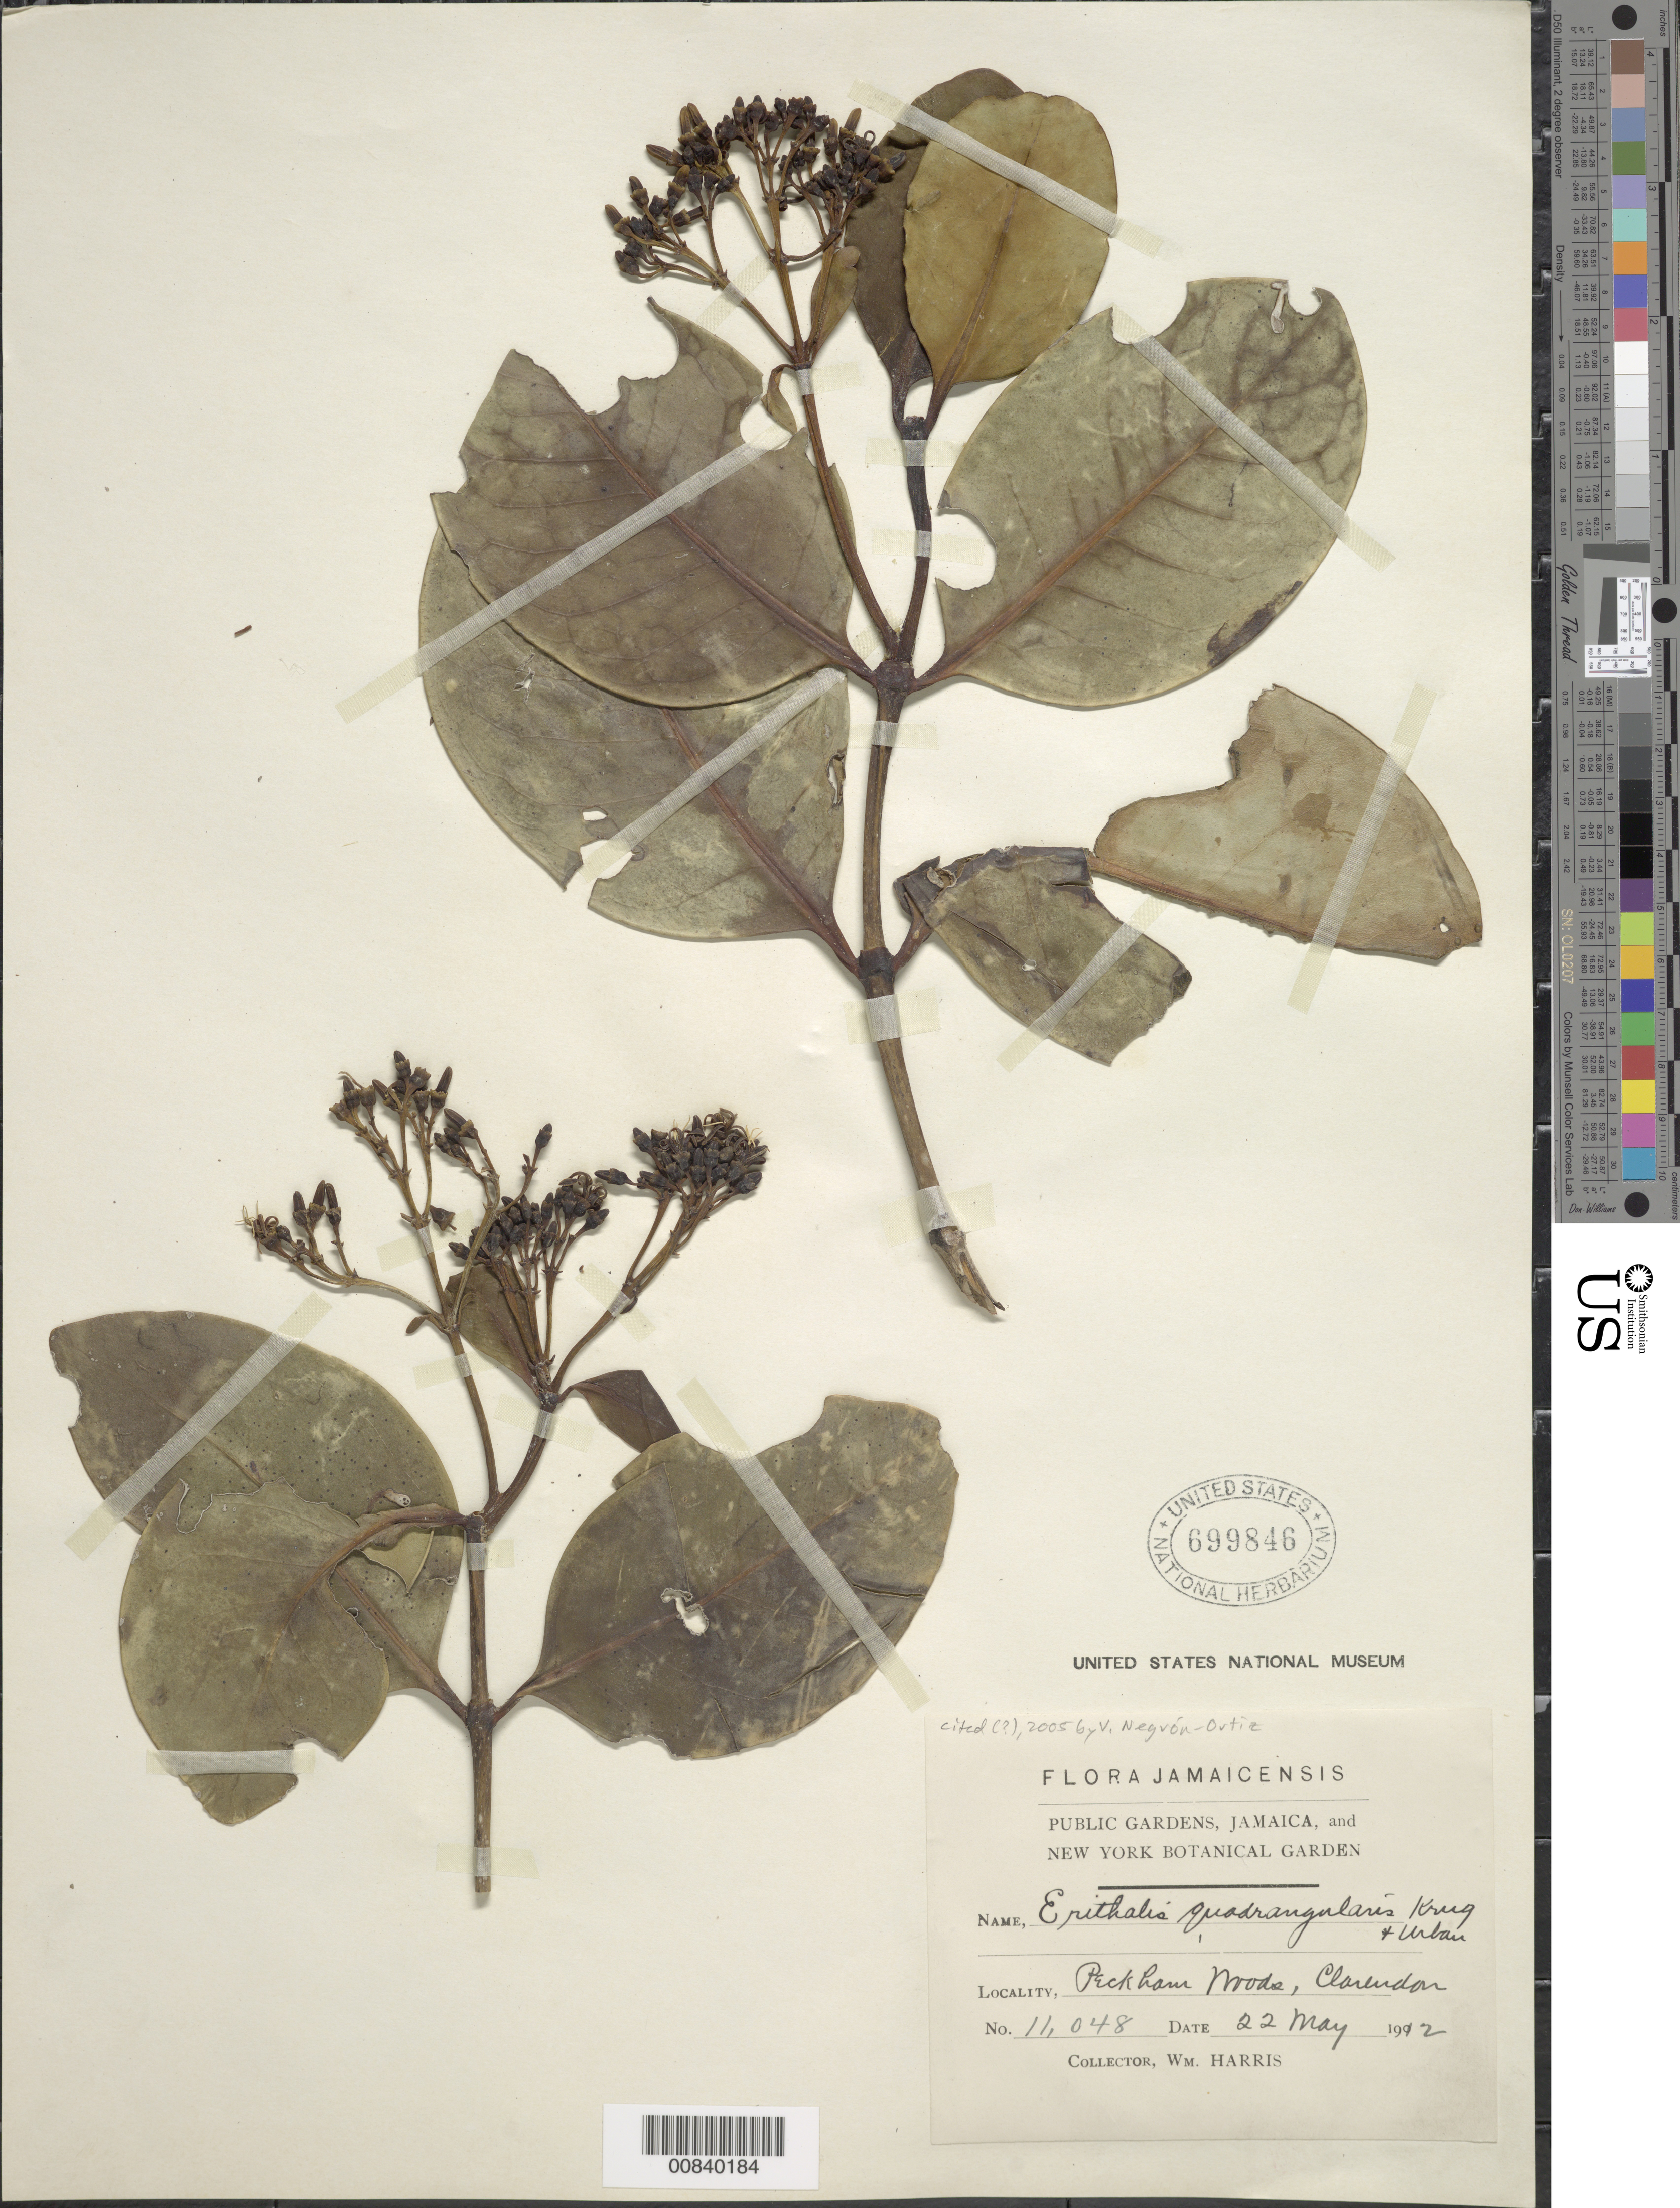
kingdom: Plantae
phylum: Tracheophyta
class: Magnoliopsida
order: Gentianales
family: Rubiaceae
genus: Erithalis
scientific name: Erithalis quadrangularis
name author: Krug & Urb.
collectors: W. H. Harris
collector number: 11048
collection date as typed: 22 May 1912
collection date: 1912-05-22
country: Jamaica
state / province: Clarendon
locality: Peckham Woods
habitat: Woods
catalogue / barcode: US 699846